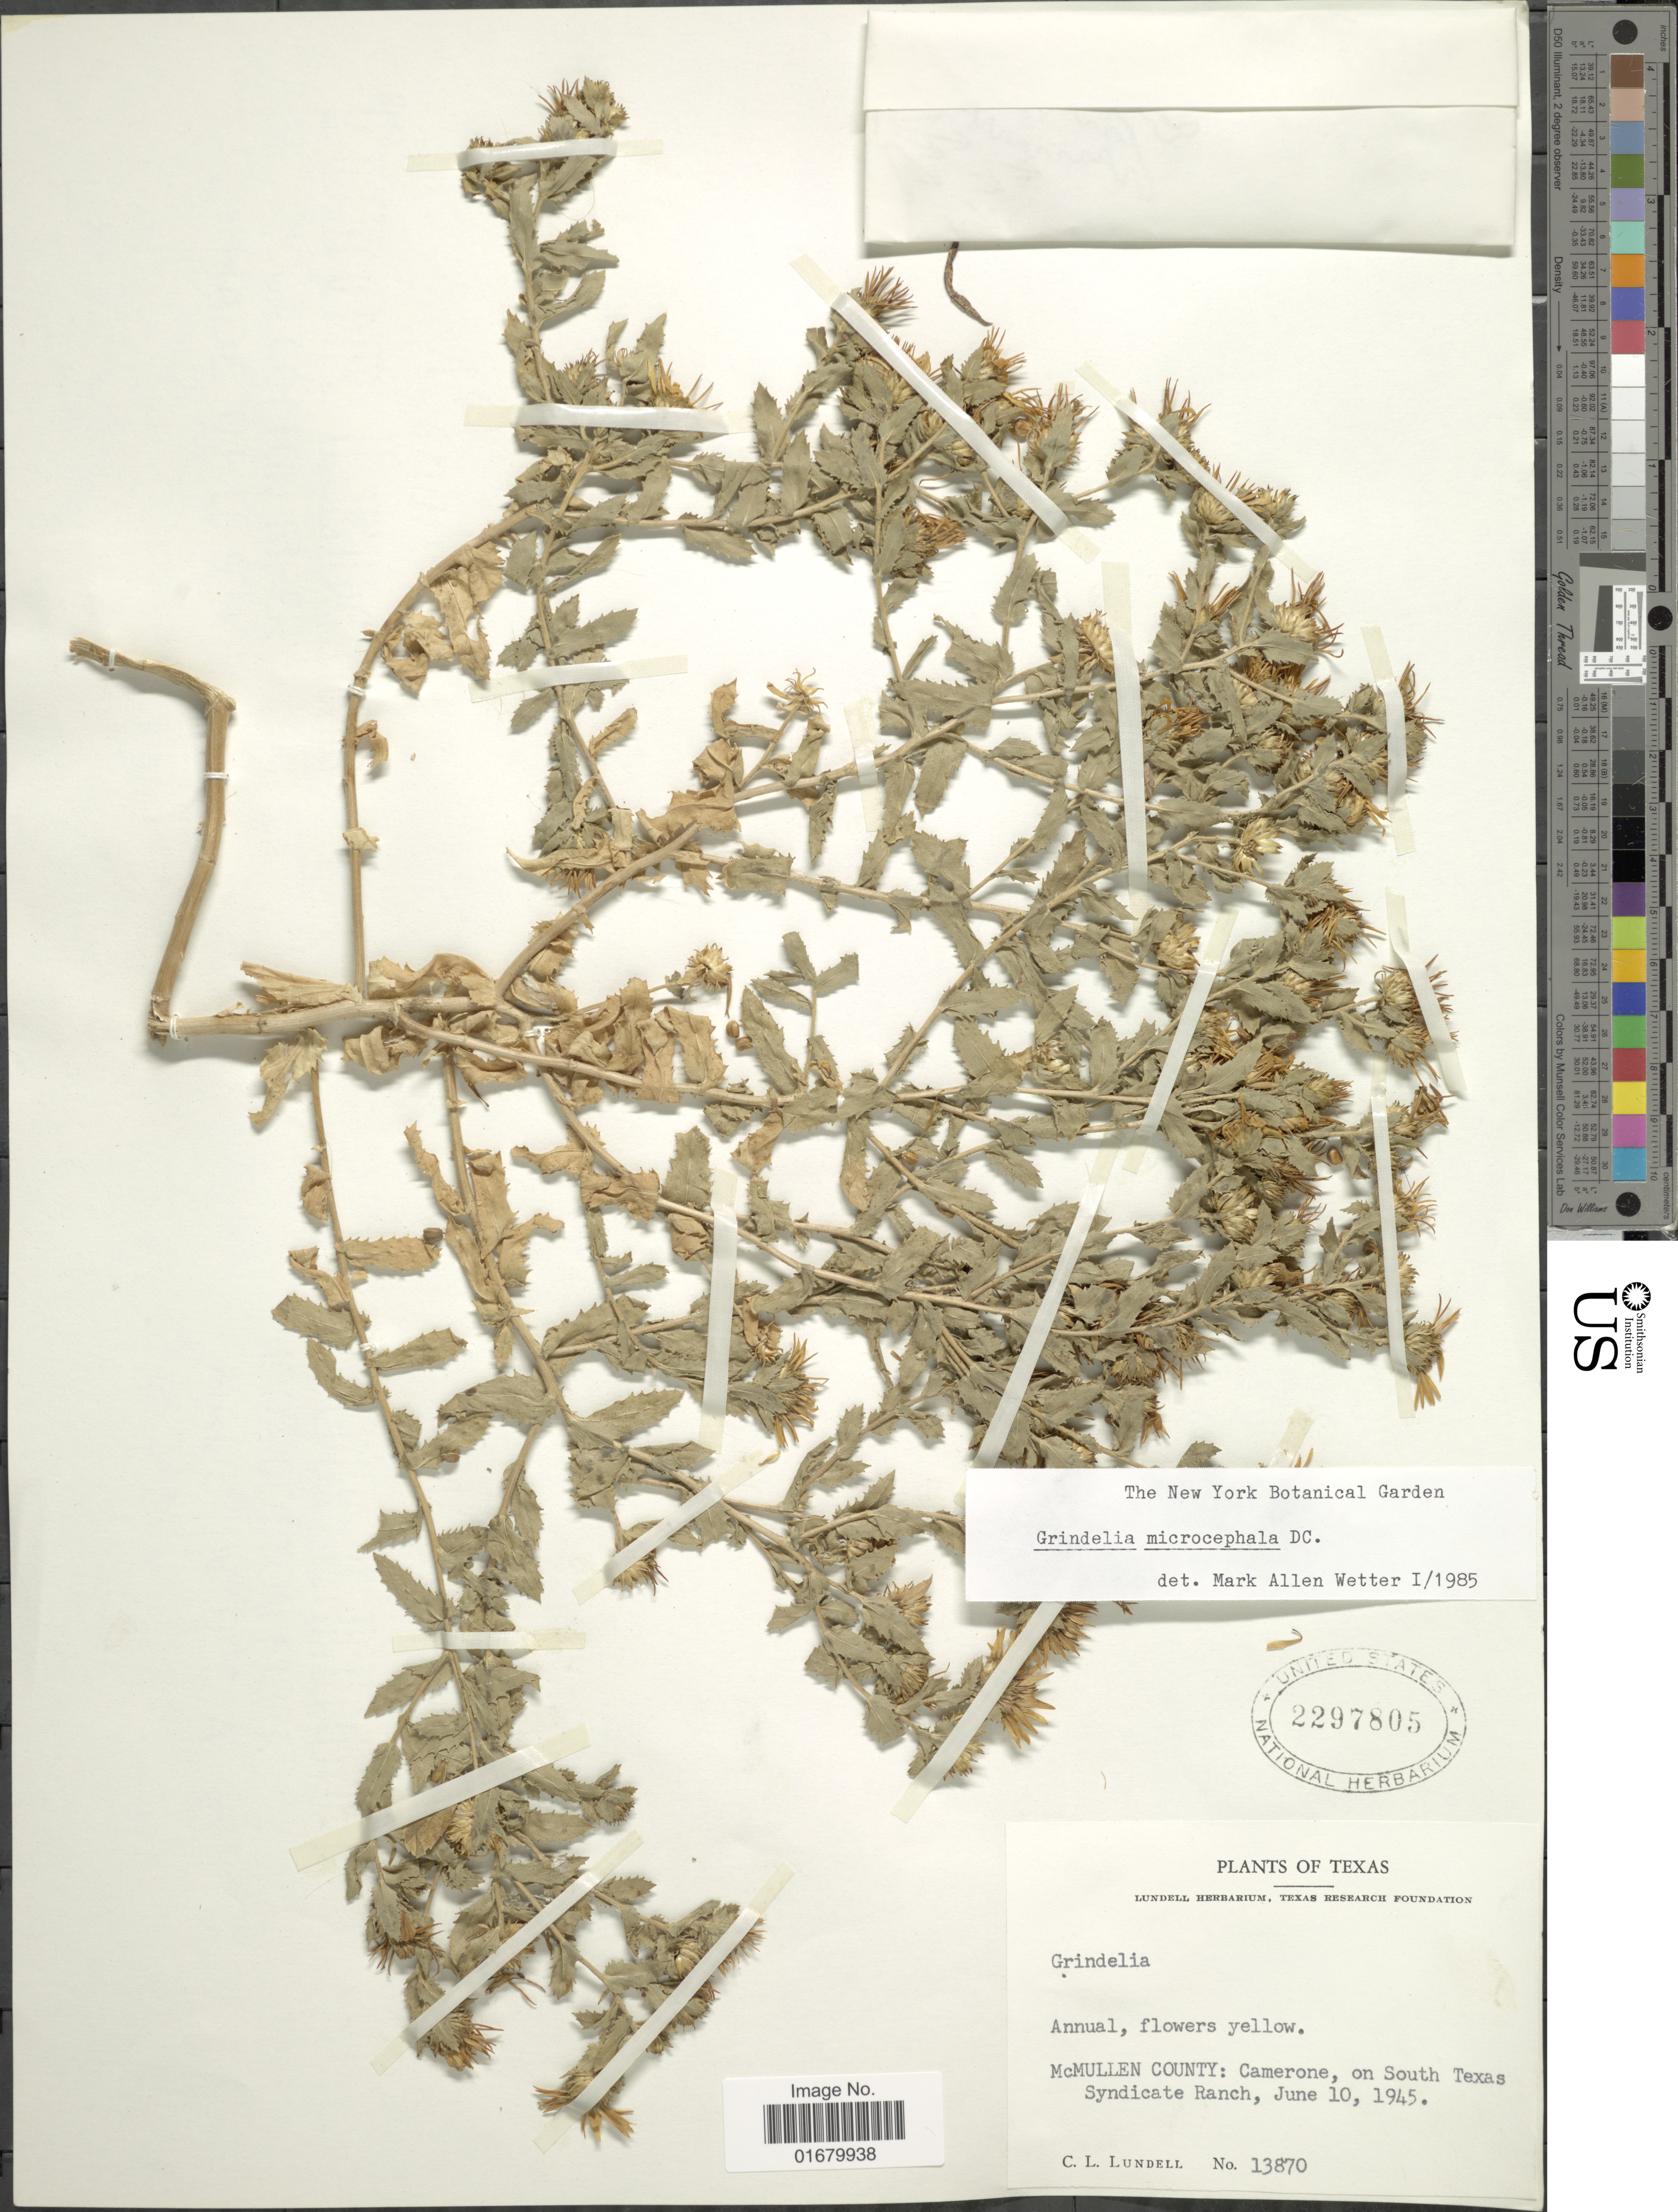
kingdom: Plantae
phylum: Tracheophyta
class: Magnoliopsida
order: Asterales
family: Asteraceae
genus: Grindelia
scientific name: Grindelia microcephala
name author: DC.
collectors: C. L. Lundell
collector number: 13870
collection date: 1945-06-10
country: United States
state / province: Texas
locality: McMullen County: Camerone, on south Texas Syndicate Ranch.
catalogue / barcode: US 2297805